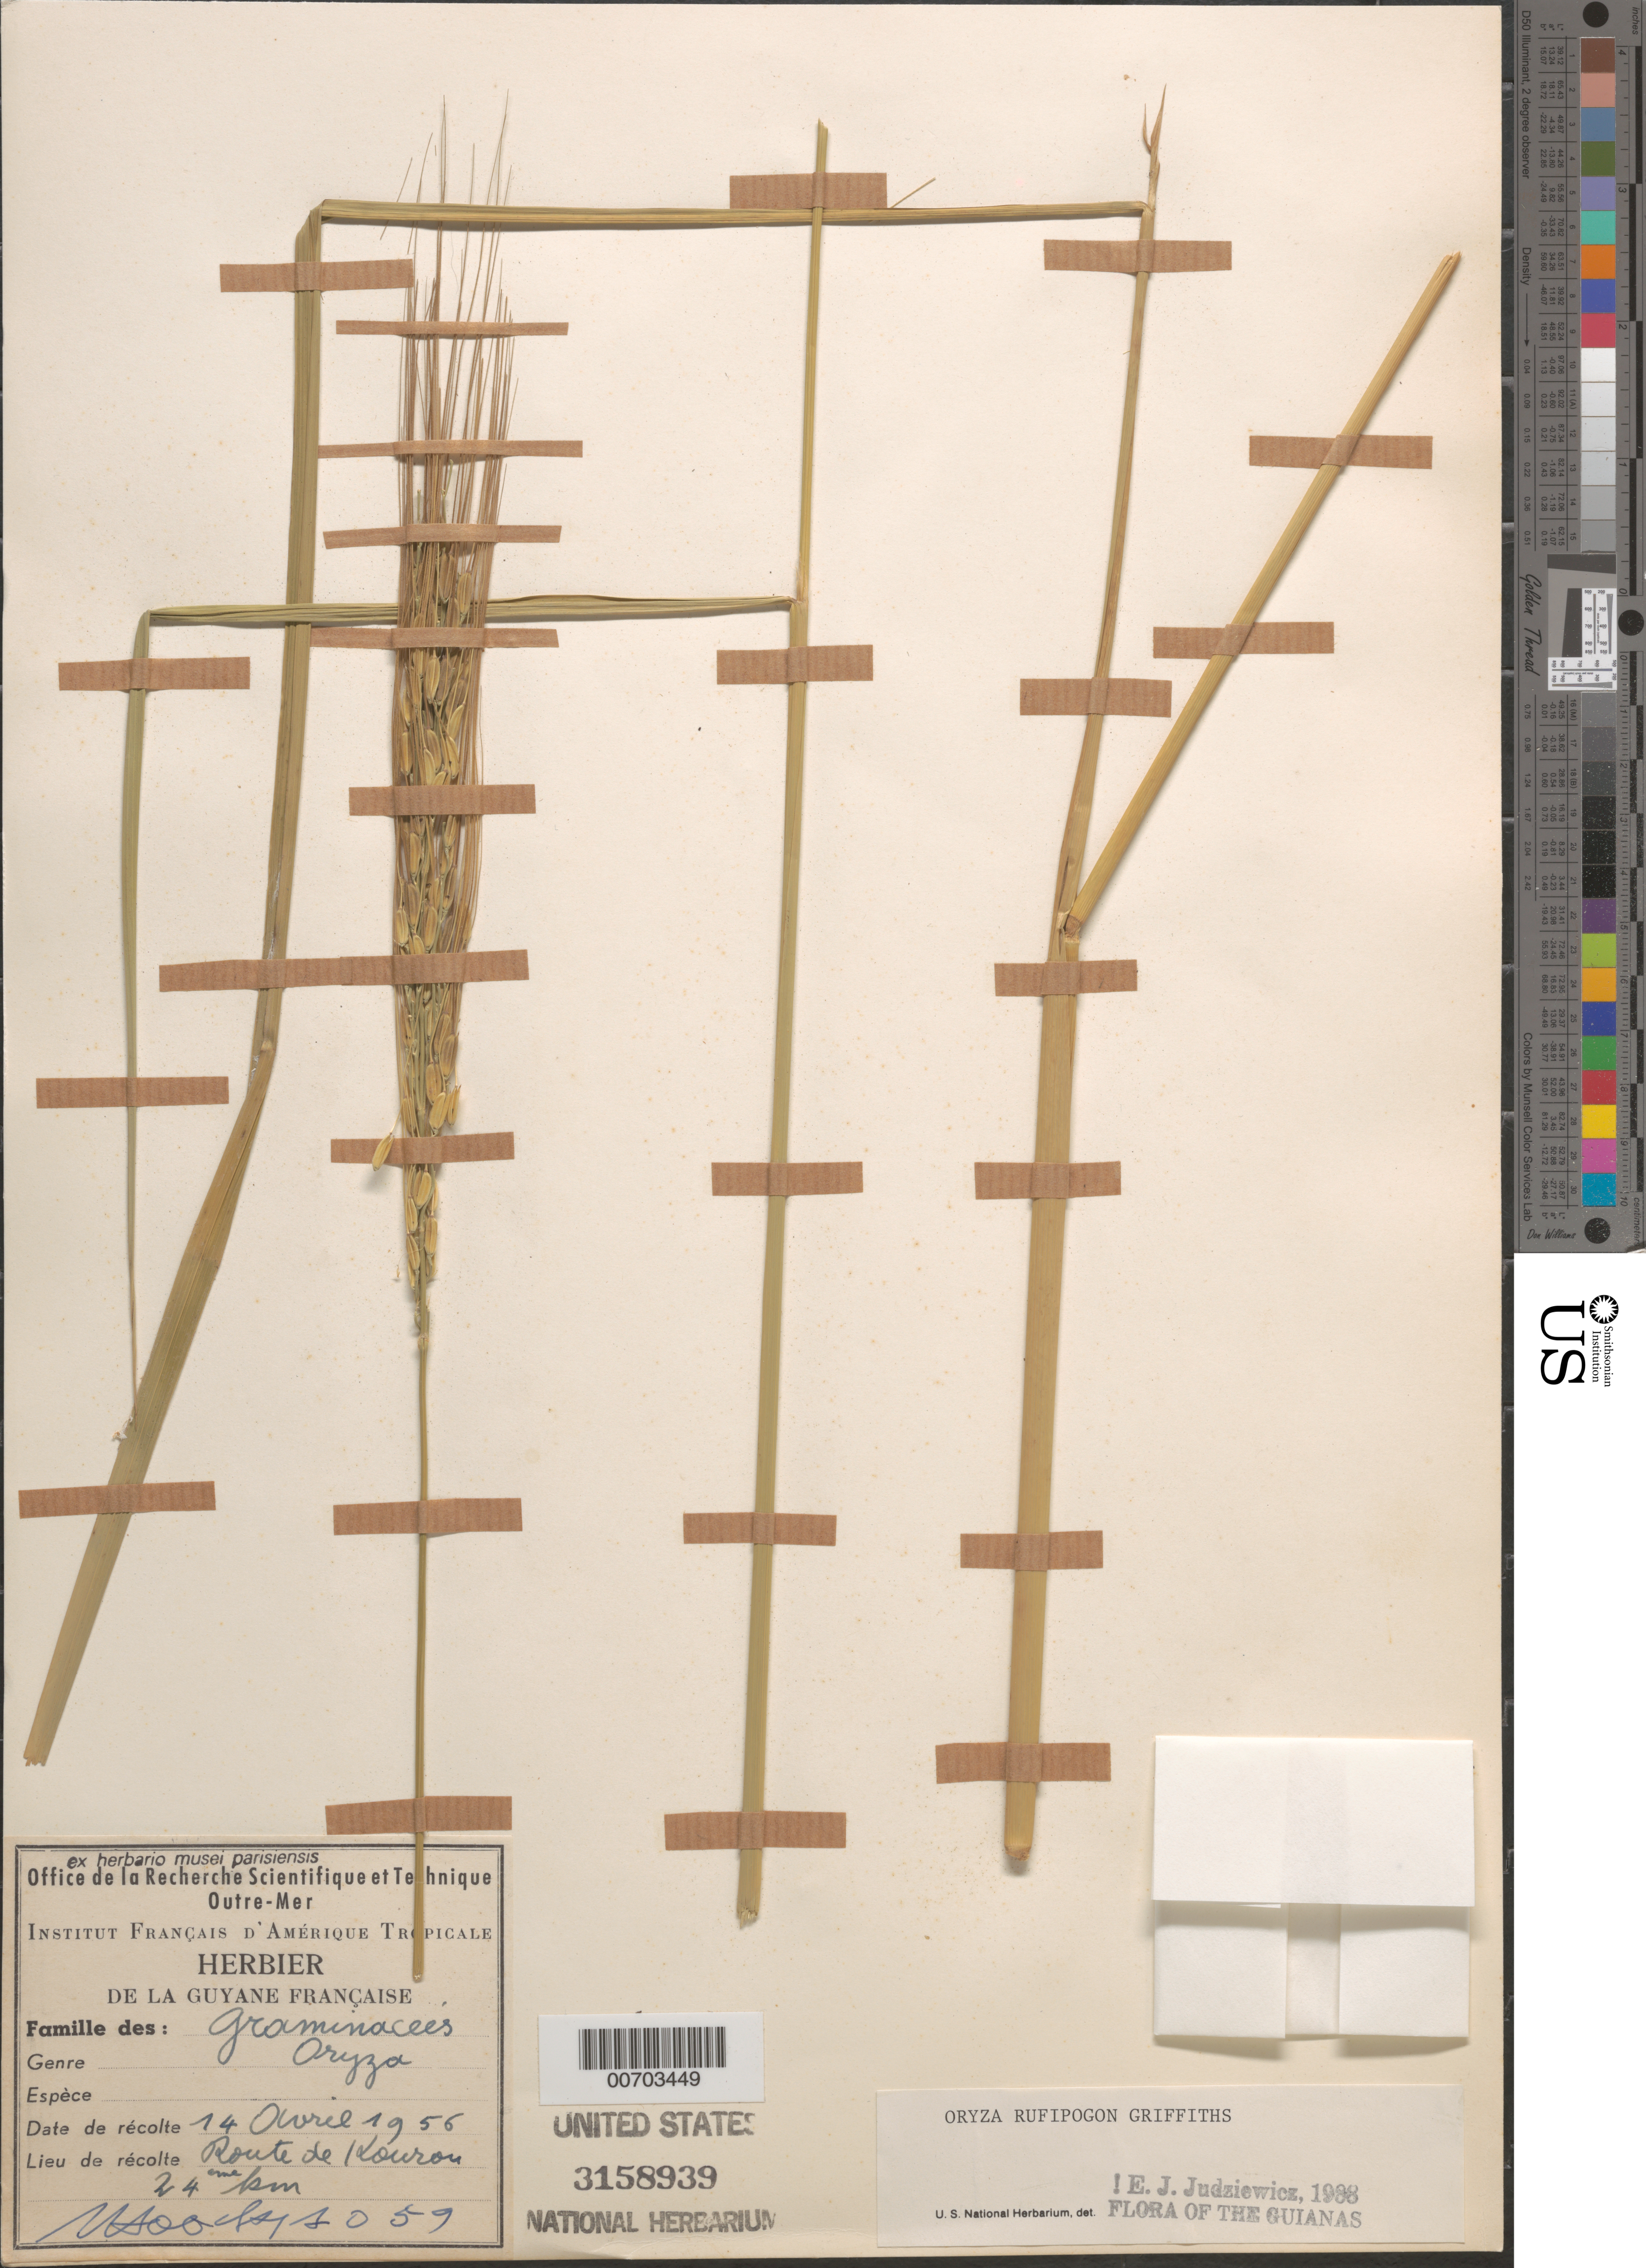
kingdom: Plantae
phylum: Tracheophyta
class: Liliopsida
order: Poales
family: Poaceae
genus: Oryza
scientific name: Oryza rufipogon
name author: Griffith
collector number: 1059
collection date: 1956-04-14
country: French Guiana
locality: Route de Kourou. 24 ene [interpreted] km.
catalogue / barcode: US 3158939